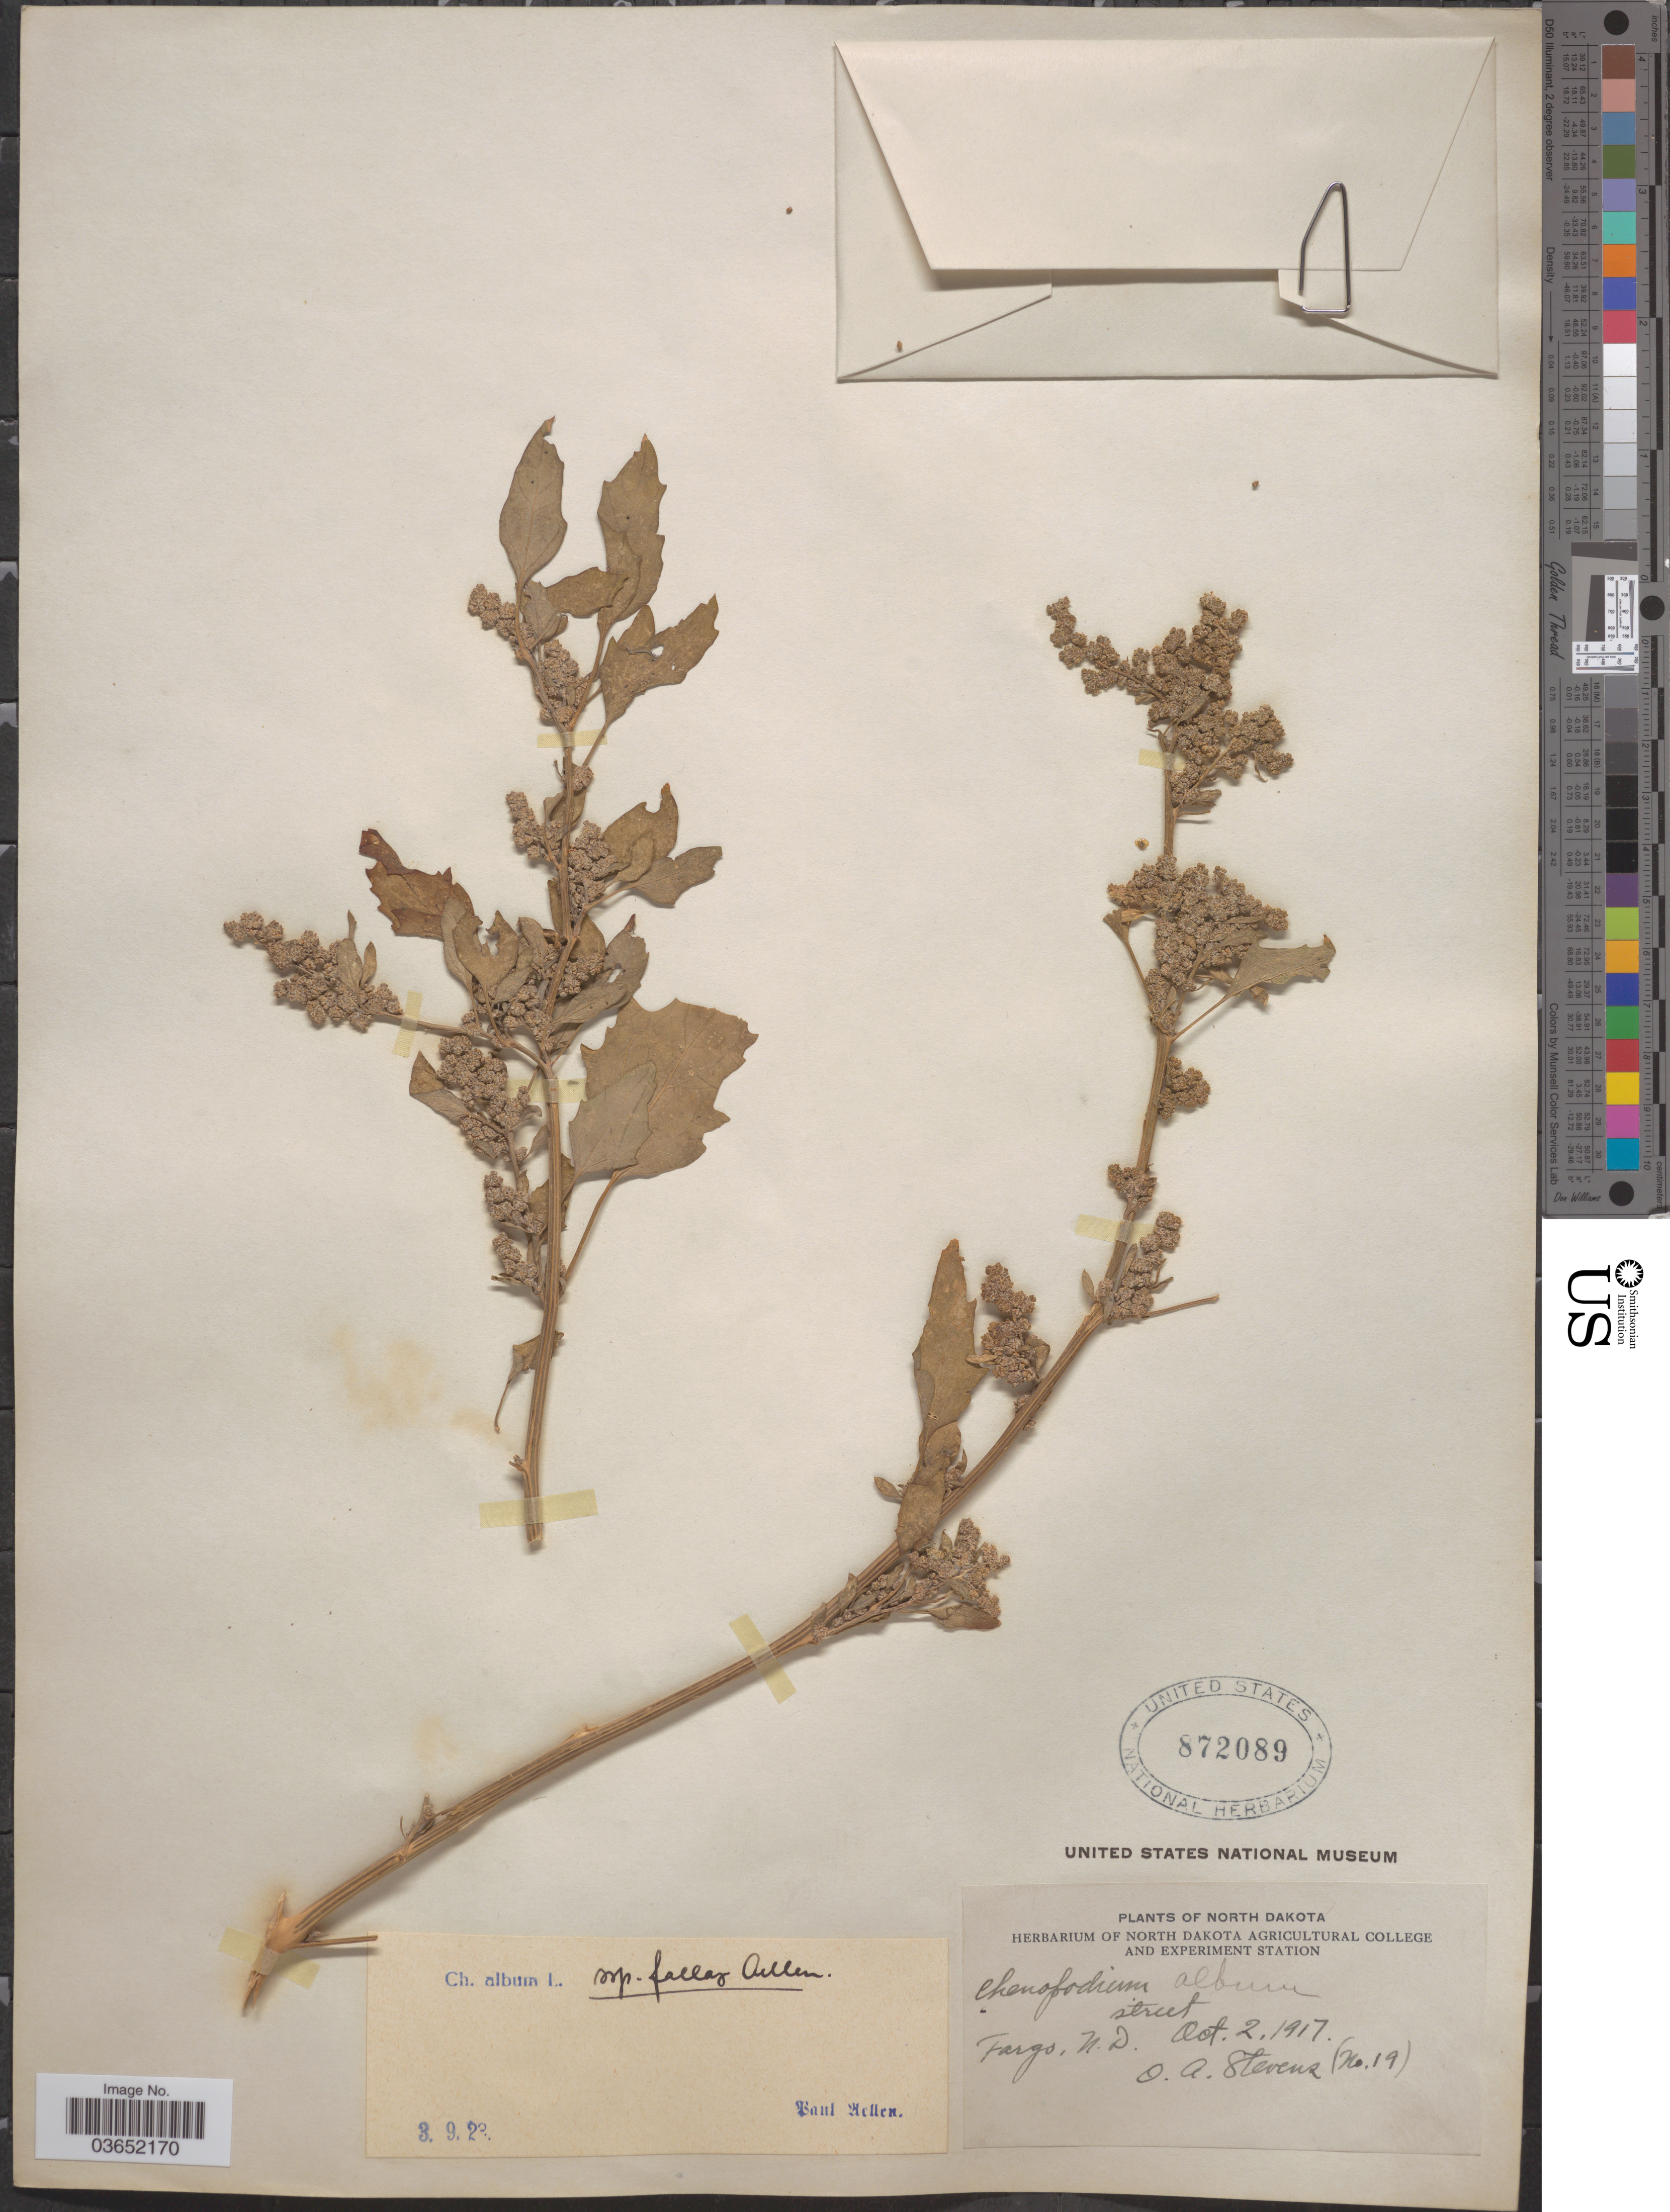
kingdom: Plantae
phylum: Tracheophyta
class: Magnoliopsida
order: Caryophyllales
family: Amaranthaceae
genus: Chenopodium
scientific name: Chenopodium album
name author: L.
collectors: O. A. Stevens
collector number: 19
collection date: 1917-10-02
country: United States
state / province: North Dakota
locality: Fargo.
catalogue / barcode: US 872089